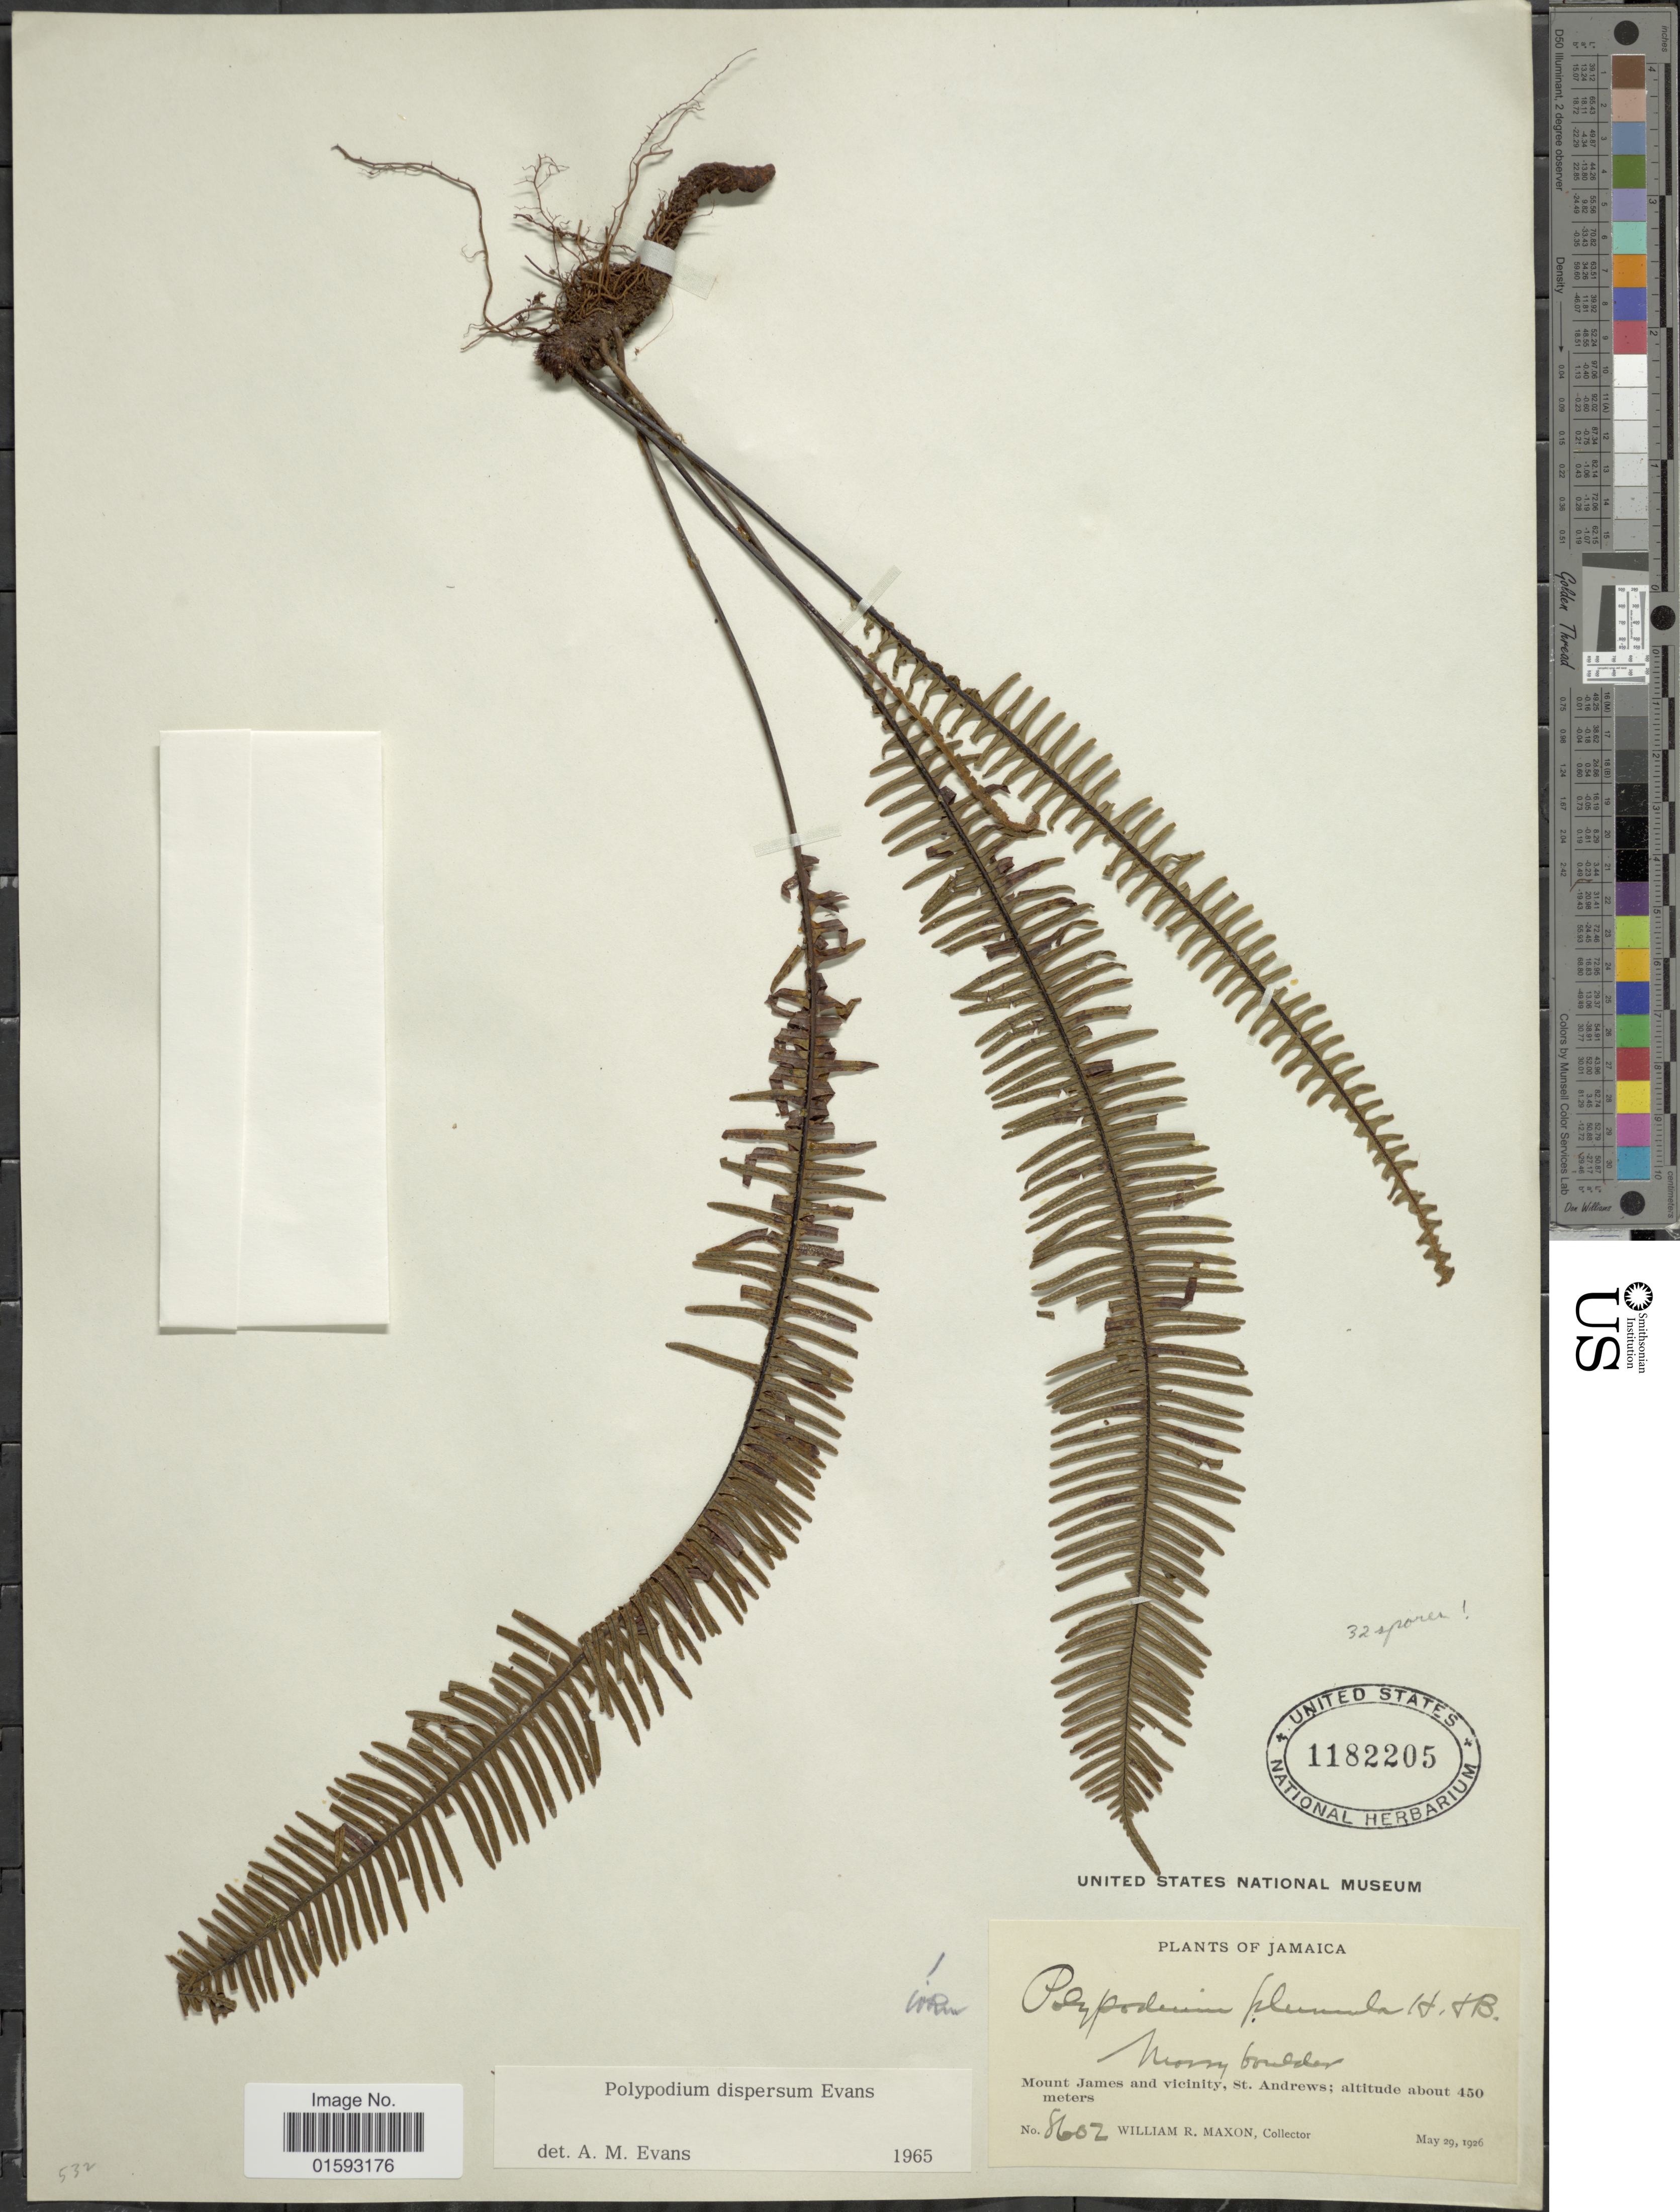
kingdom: Plantae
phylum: Tracheophyta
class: Polypodiopsida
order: Polypodiales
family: Polypodiaceae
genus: Pecluma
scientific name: Pecluma dispersa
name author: (A.M. Evans) M.G. Price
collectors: W. R. Maxon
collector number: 8602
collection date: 1926-05-29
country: Jamaica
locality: Mount James and vicinity, St. Andrews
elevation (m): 450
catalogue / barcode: US 1182205